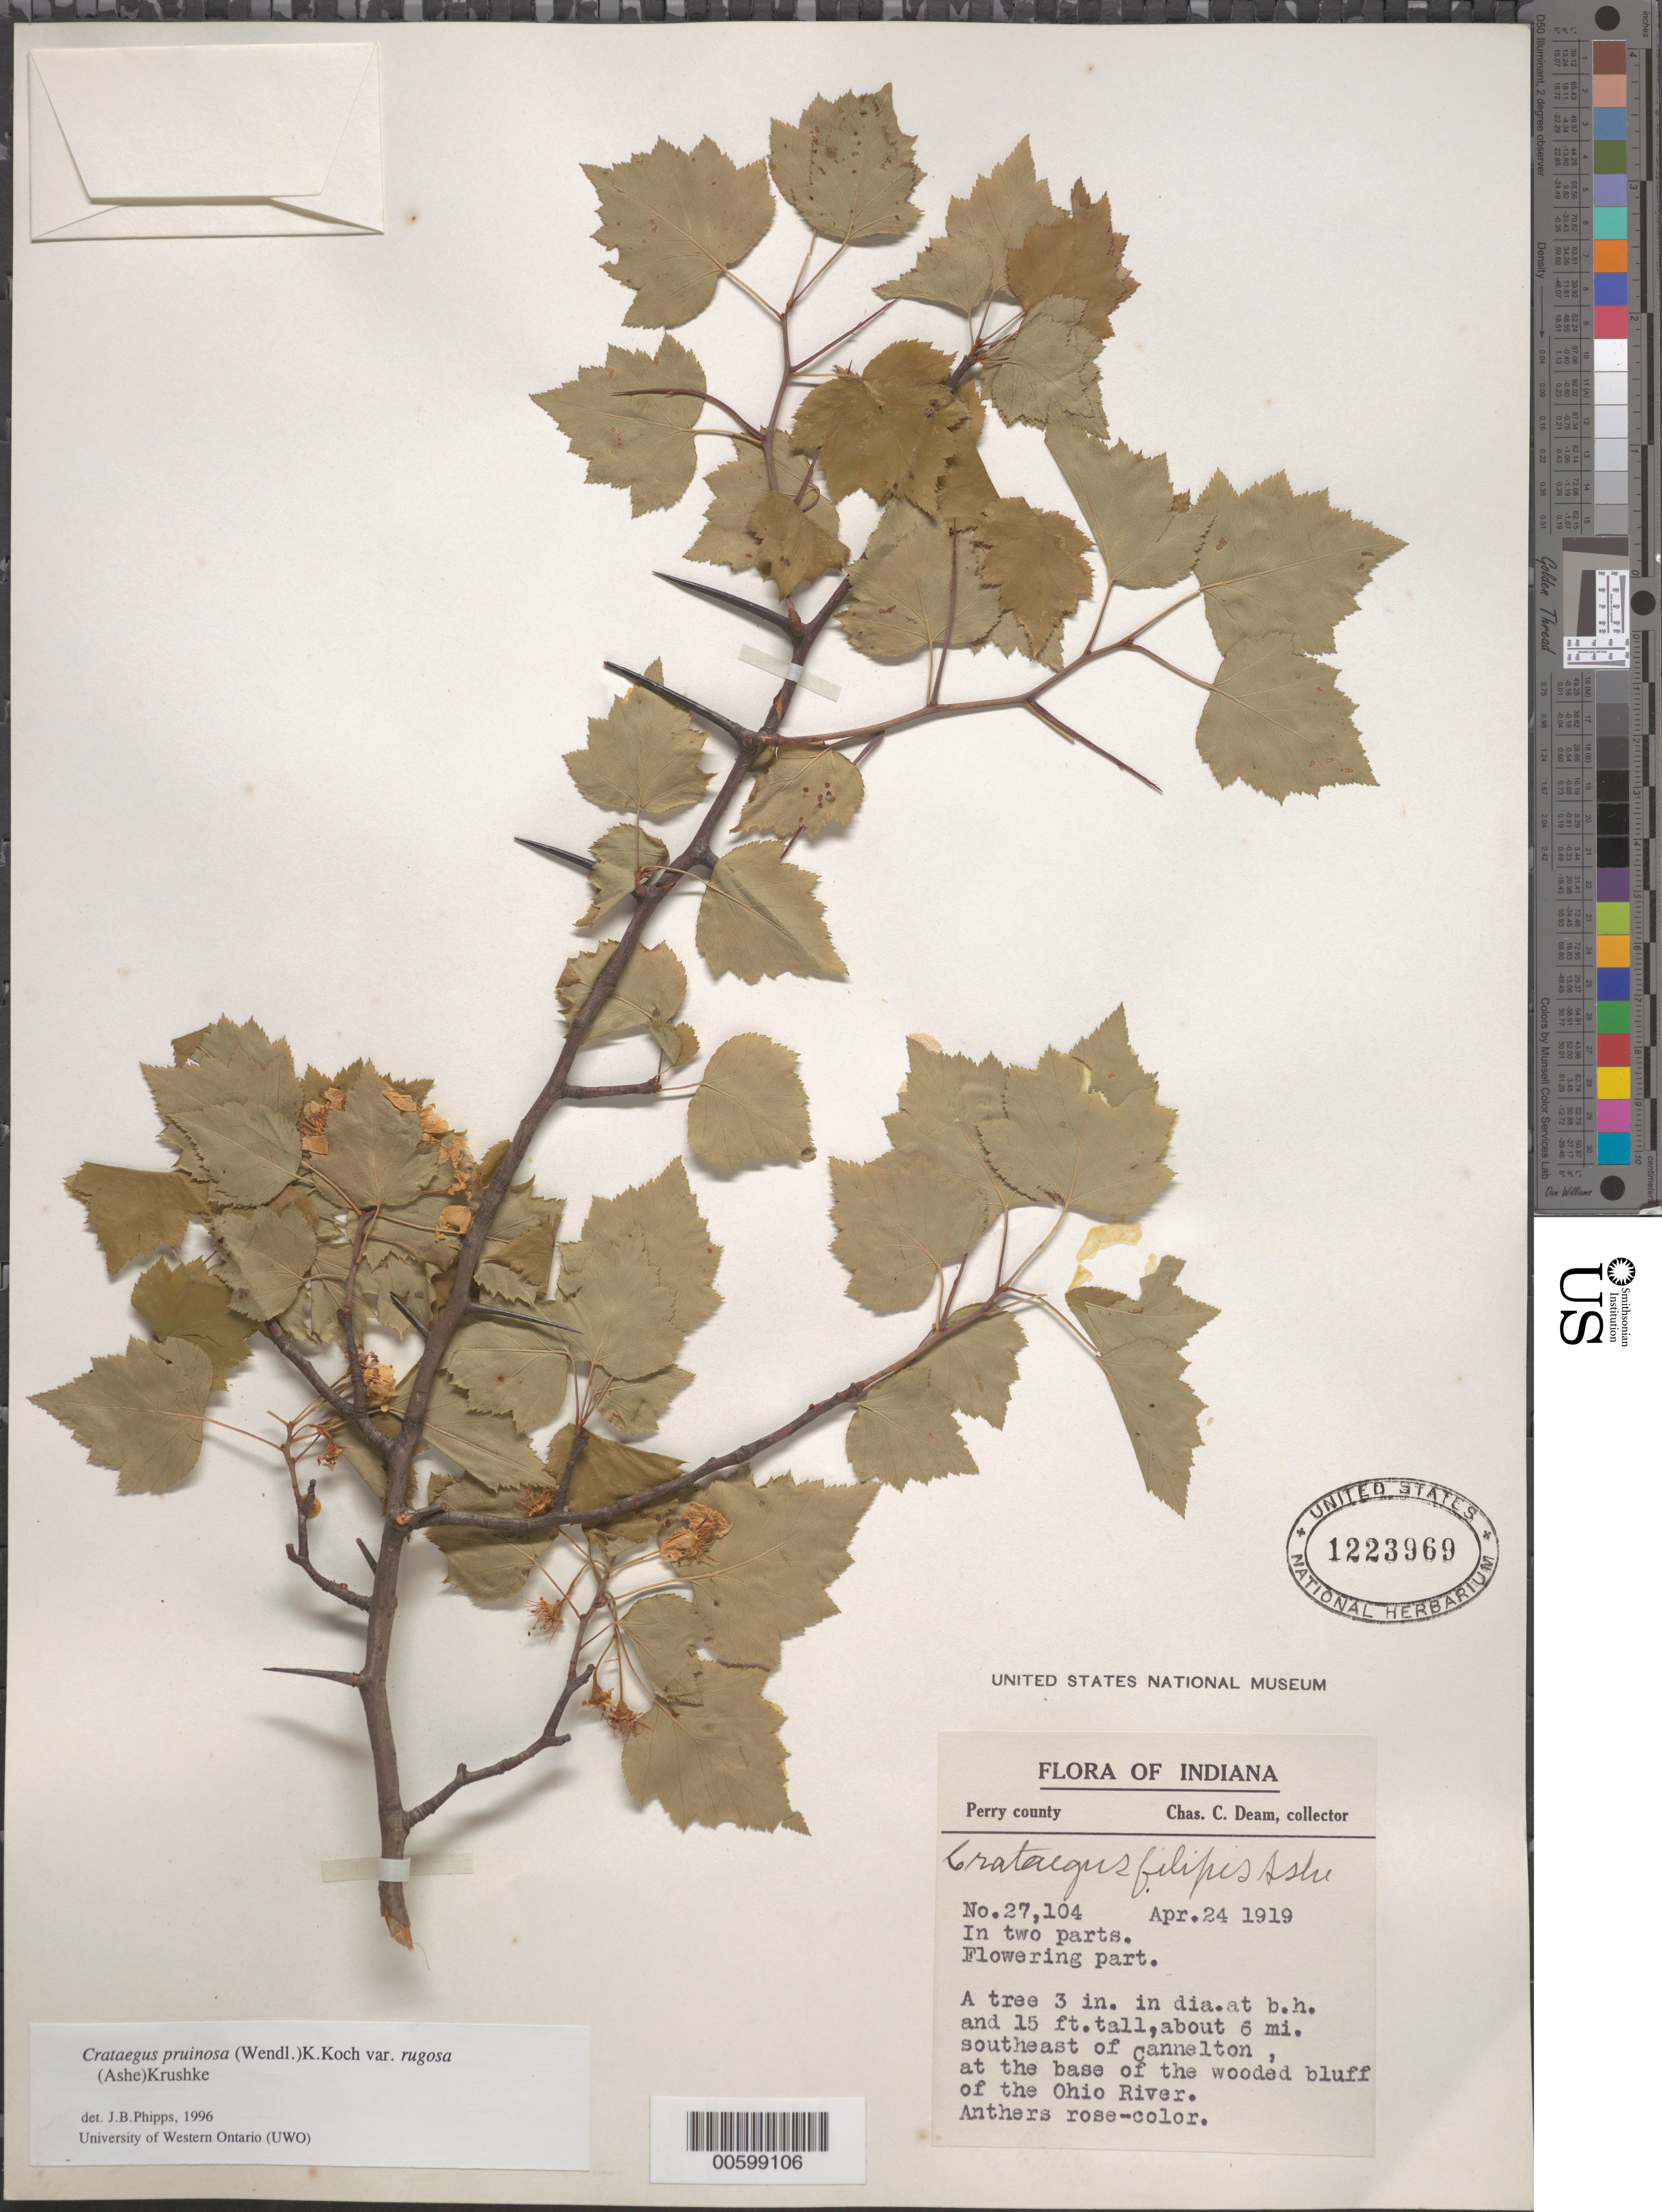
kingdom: Plantae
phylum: Tracheophyta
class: Magnoliopsida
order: Rosales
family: Rosaceae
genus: Crataegus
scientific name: Crataegus pruinosa var. rugosa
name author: (Ashe) Kruschke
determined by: Phipps, James B., (UWO), University of Western Ontario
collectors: C. C. Deam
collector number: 27104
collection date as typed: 24 Apr 1919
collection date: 1919-04-24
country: United States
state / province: Indiana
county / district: Perry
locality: about 6 mi. SE of Cannelton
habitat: Base of the wooded bluff of the Ohio River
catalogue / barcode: US 1223969